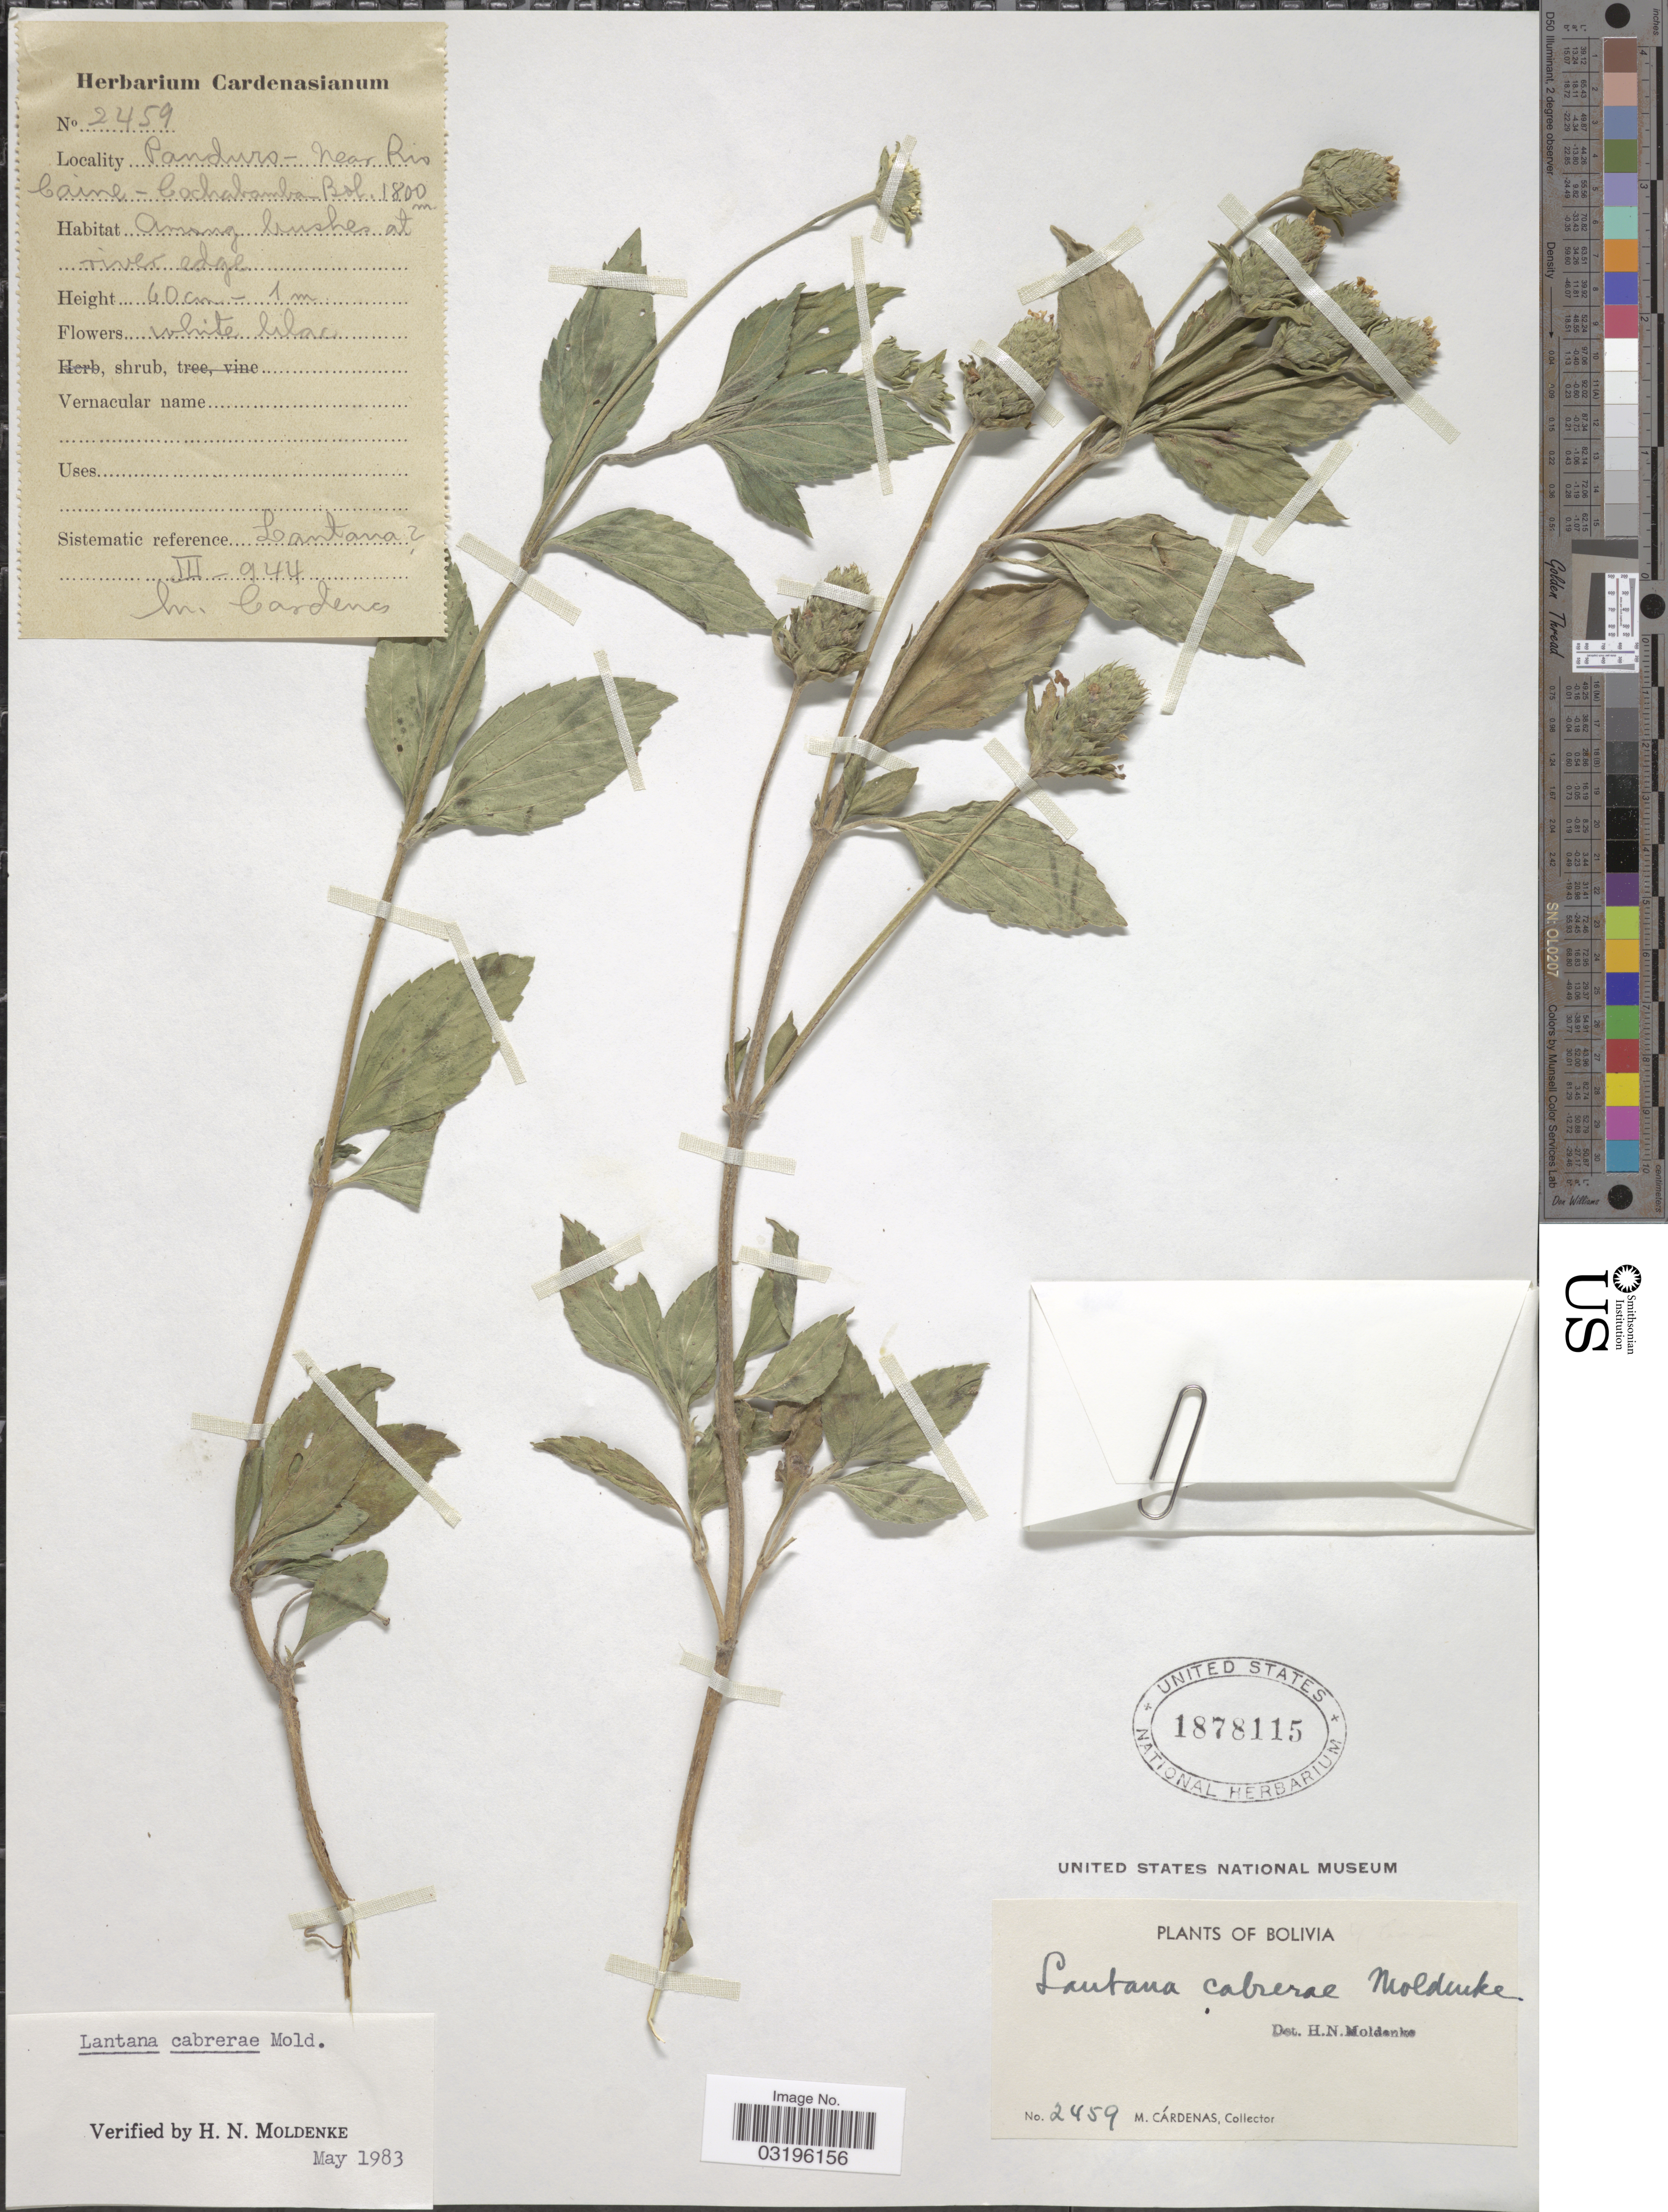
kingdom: Plantae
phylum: Tracheophyta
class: Magnoliopsida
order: Lamiales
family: Verbenaceae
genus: Lantana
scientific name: Lantana cabrerae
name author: Moldenke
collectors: M. Cárdenas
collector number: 2459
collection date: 1944-03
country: Bolivia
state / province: Cochabamba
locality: Panduro- near Rio Caine.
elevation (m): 1800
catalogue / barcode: US 1878115